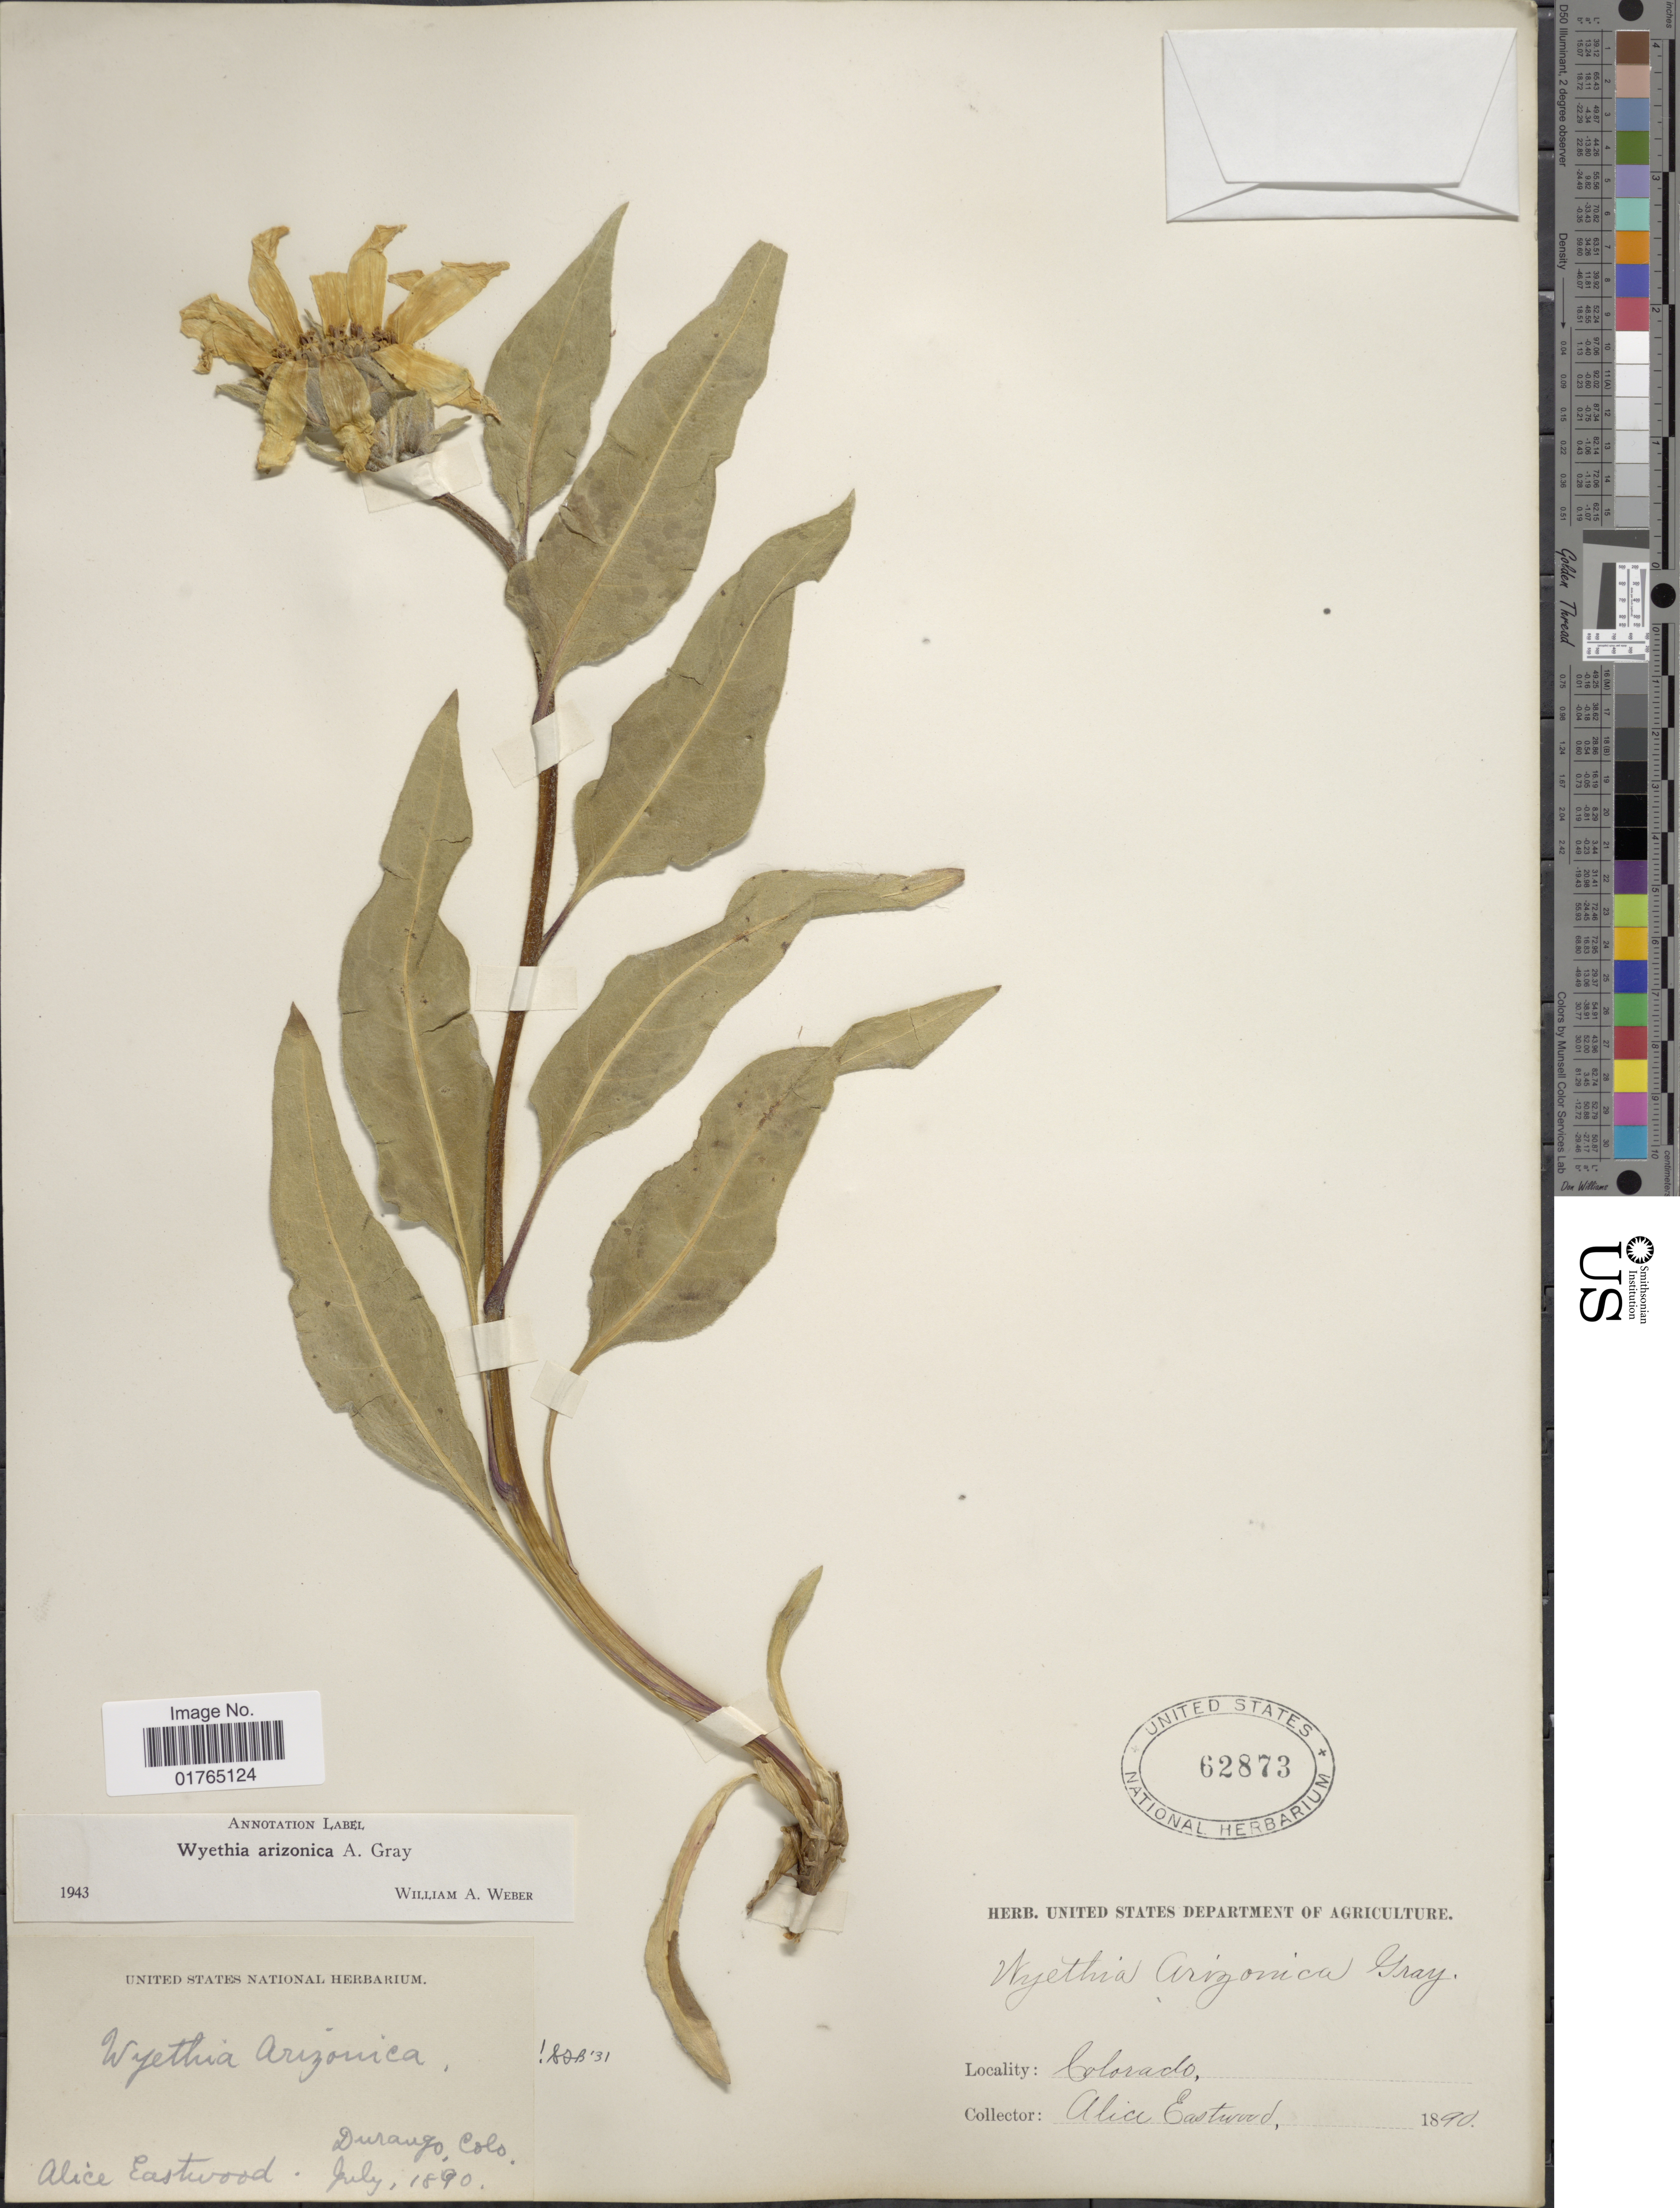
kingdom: Plantae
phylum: Tracheophyta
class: Magnoliopsida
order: Asterales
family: Asteraceae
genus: Wyethia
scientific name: Wyethia arizonica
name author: A. Gray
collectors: A. Eastwood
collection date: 1890-07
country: United States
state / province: Colorado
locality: Durango, Colo.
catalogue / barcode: US 62873